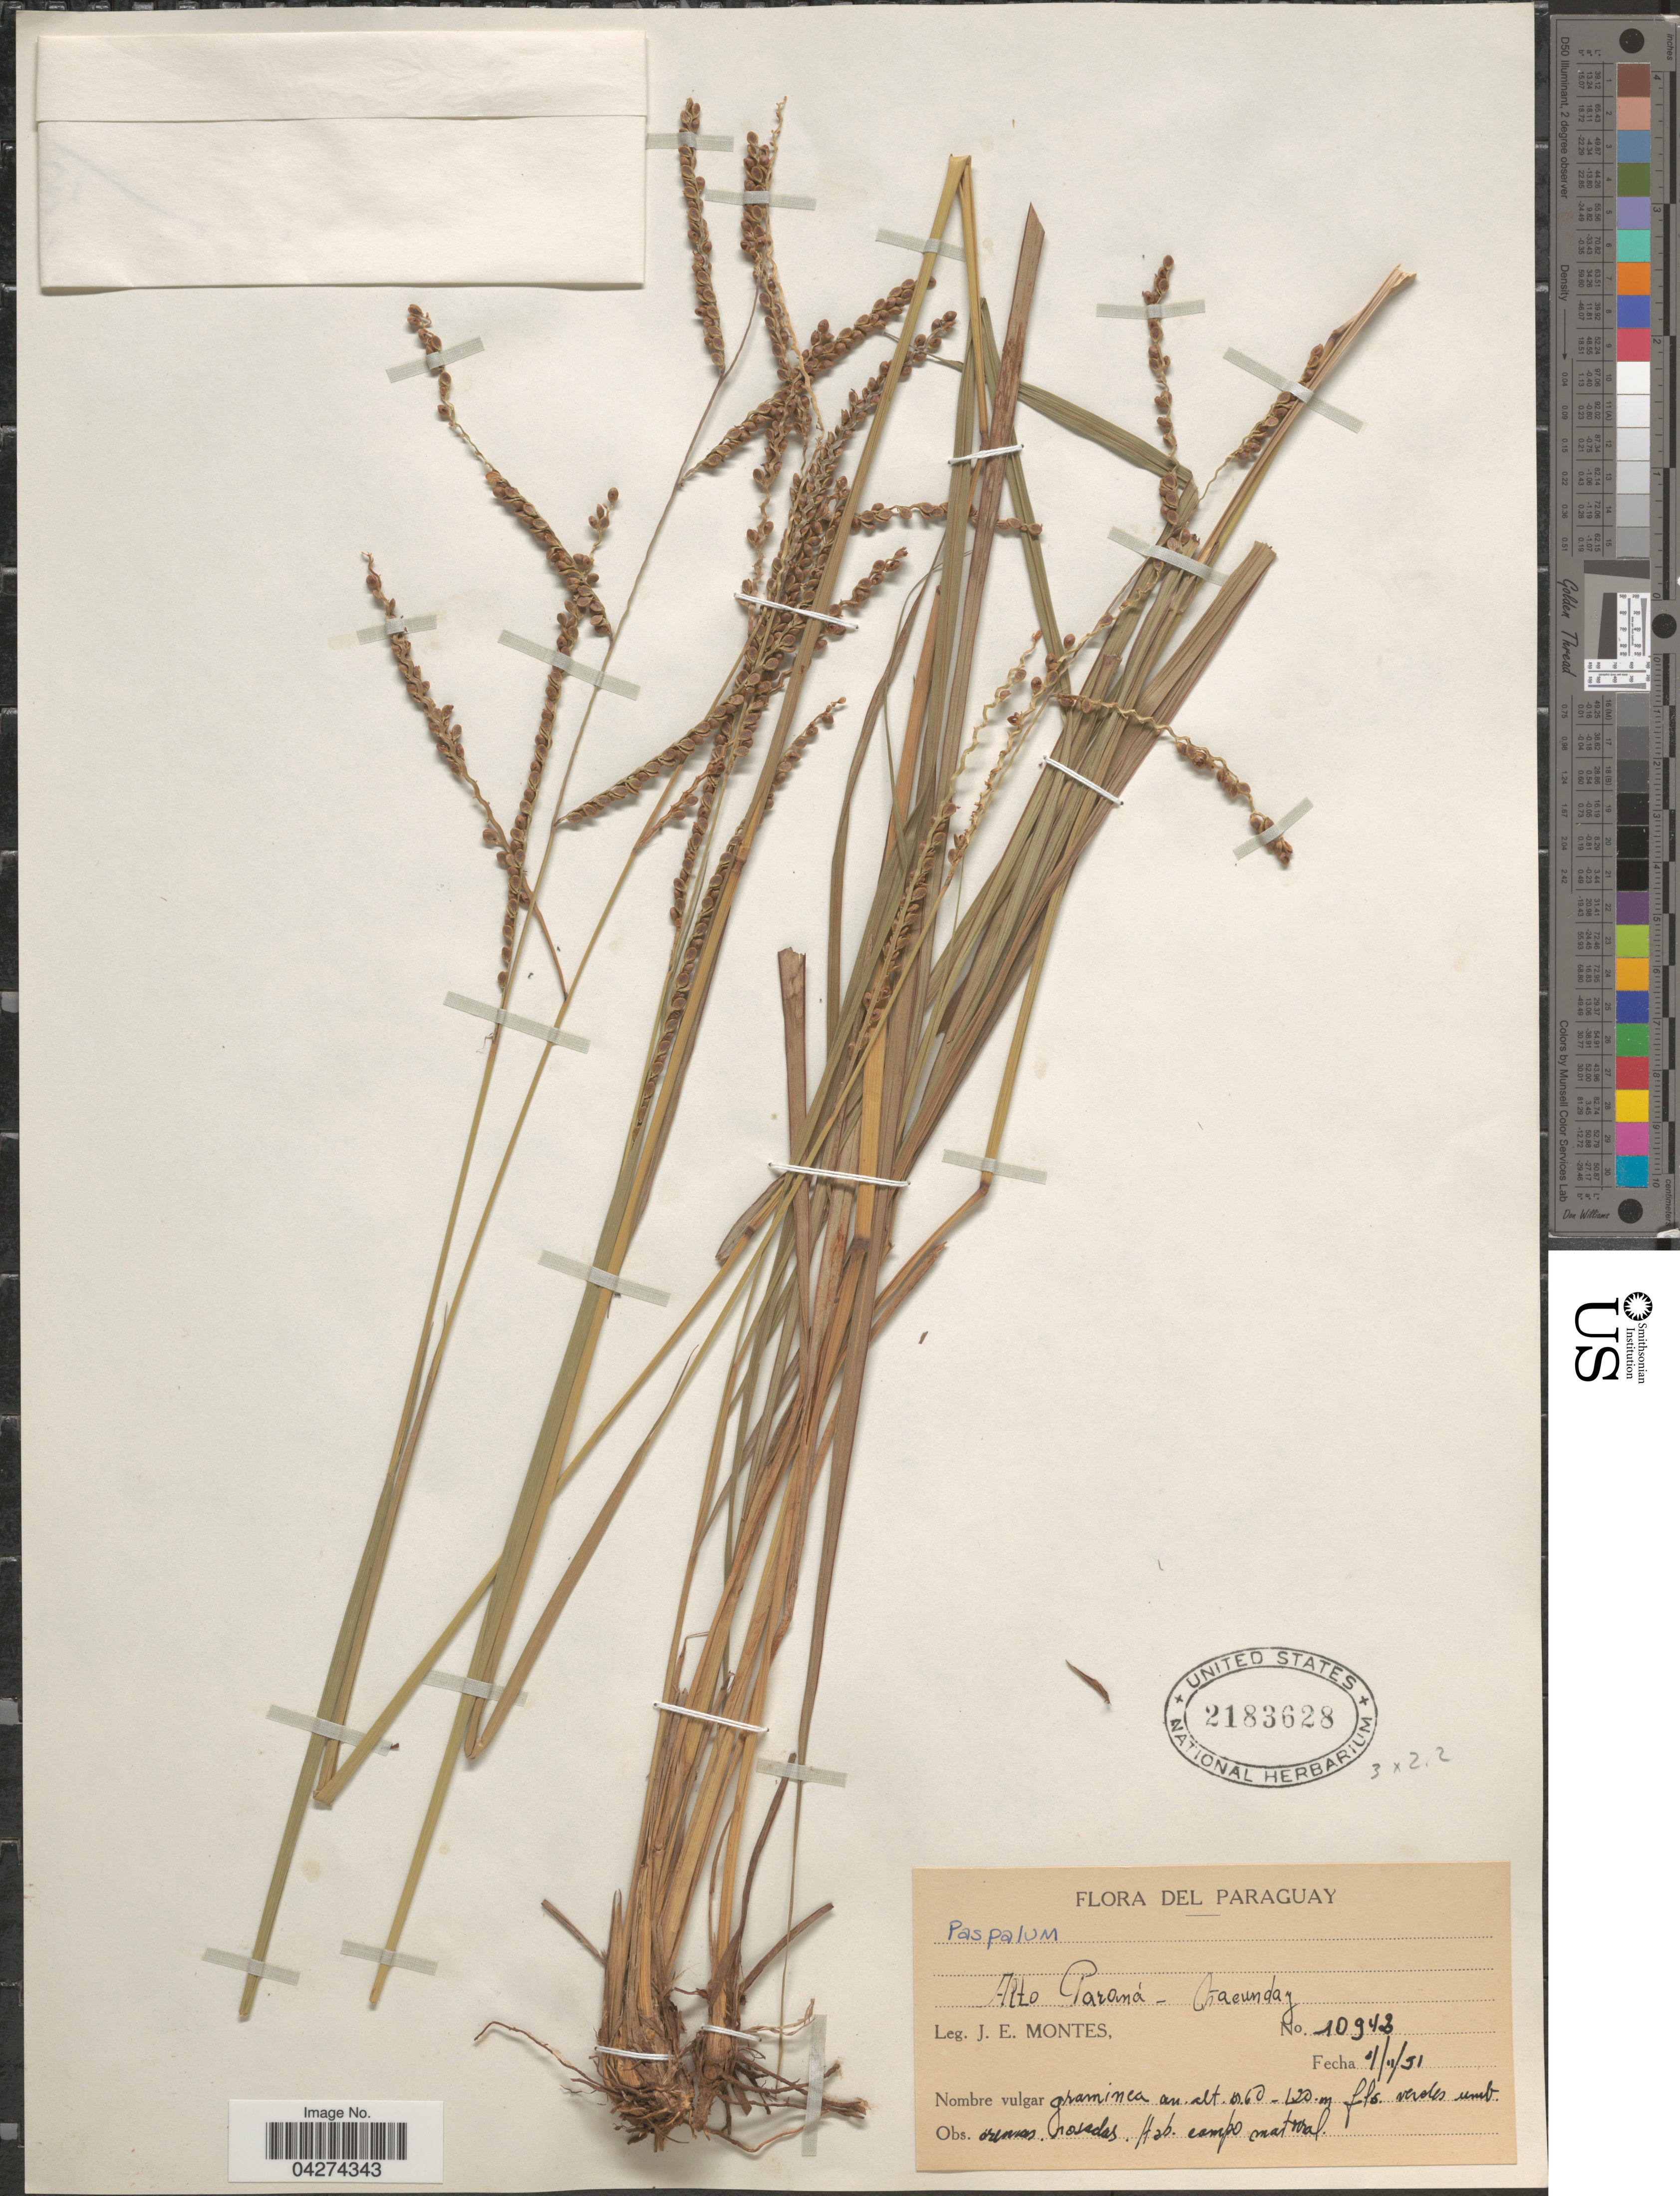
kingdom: Plantae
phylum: Tracheophyta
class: Liliopsida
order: Poales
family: Poaceae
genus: Paspalum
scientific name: Paspalum plicatulum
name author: Michx.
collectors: J. E. Montes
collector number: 10942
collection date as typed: Transcribed d/m/y: 3/11/51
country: Paraguay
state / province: Alto Parana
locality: Ñacunday.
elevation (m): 0.6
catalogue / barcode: US 2183628